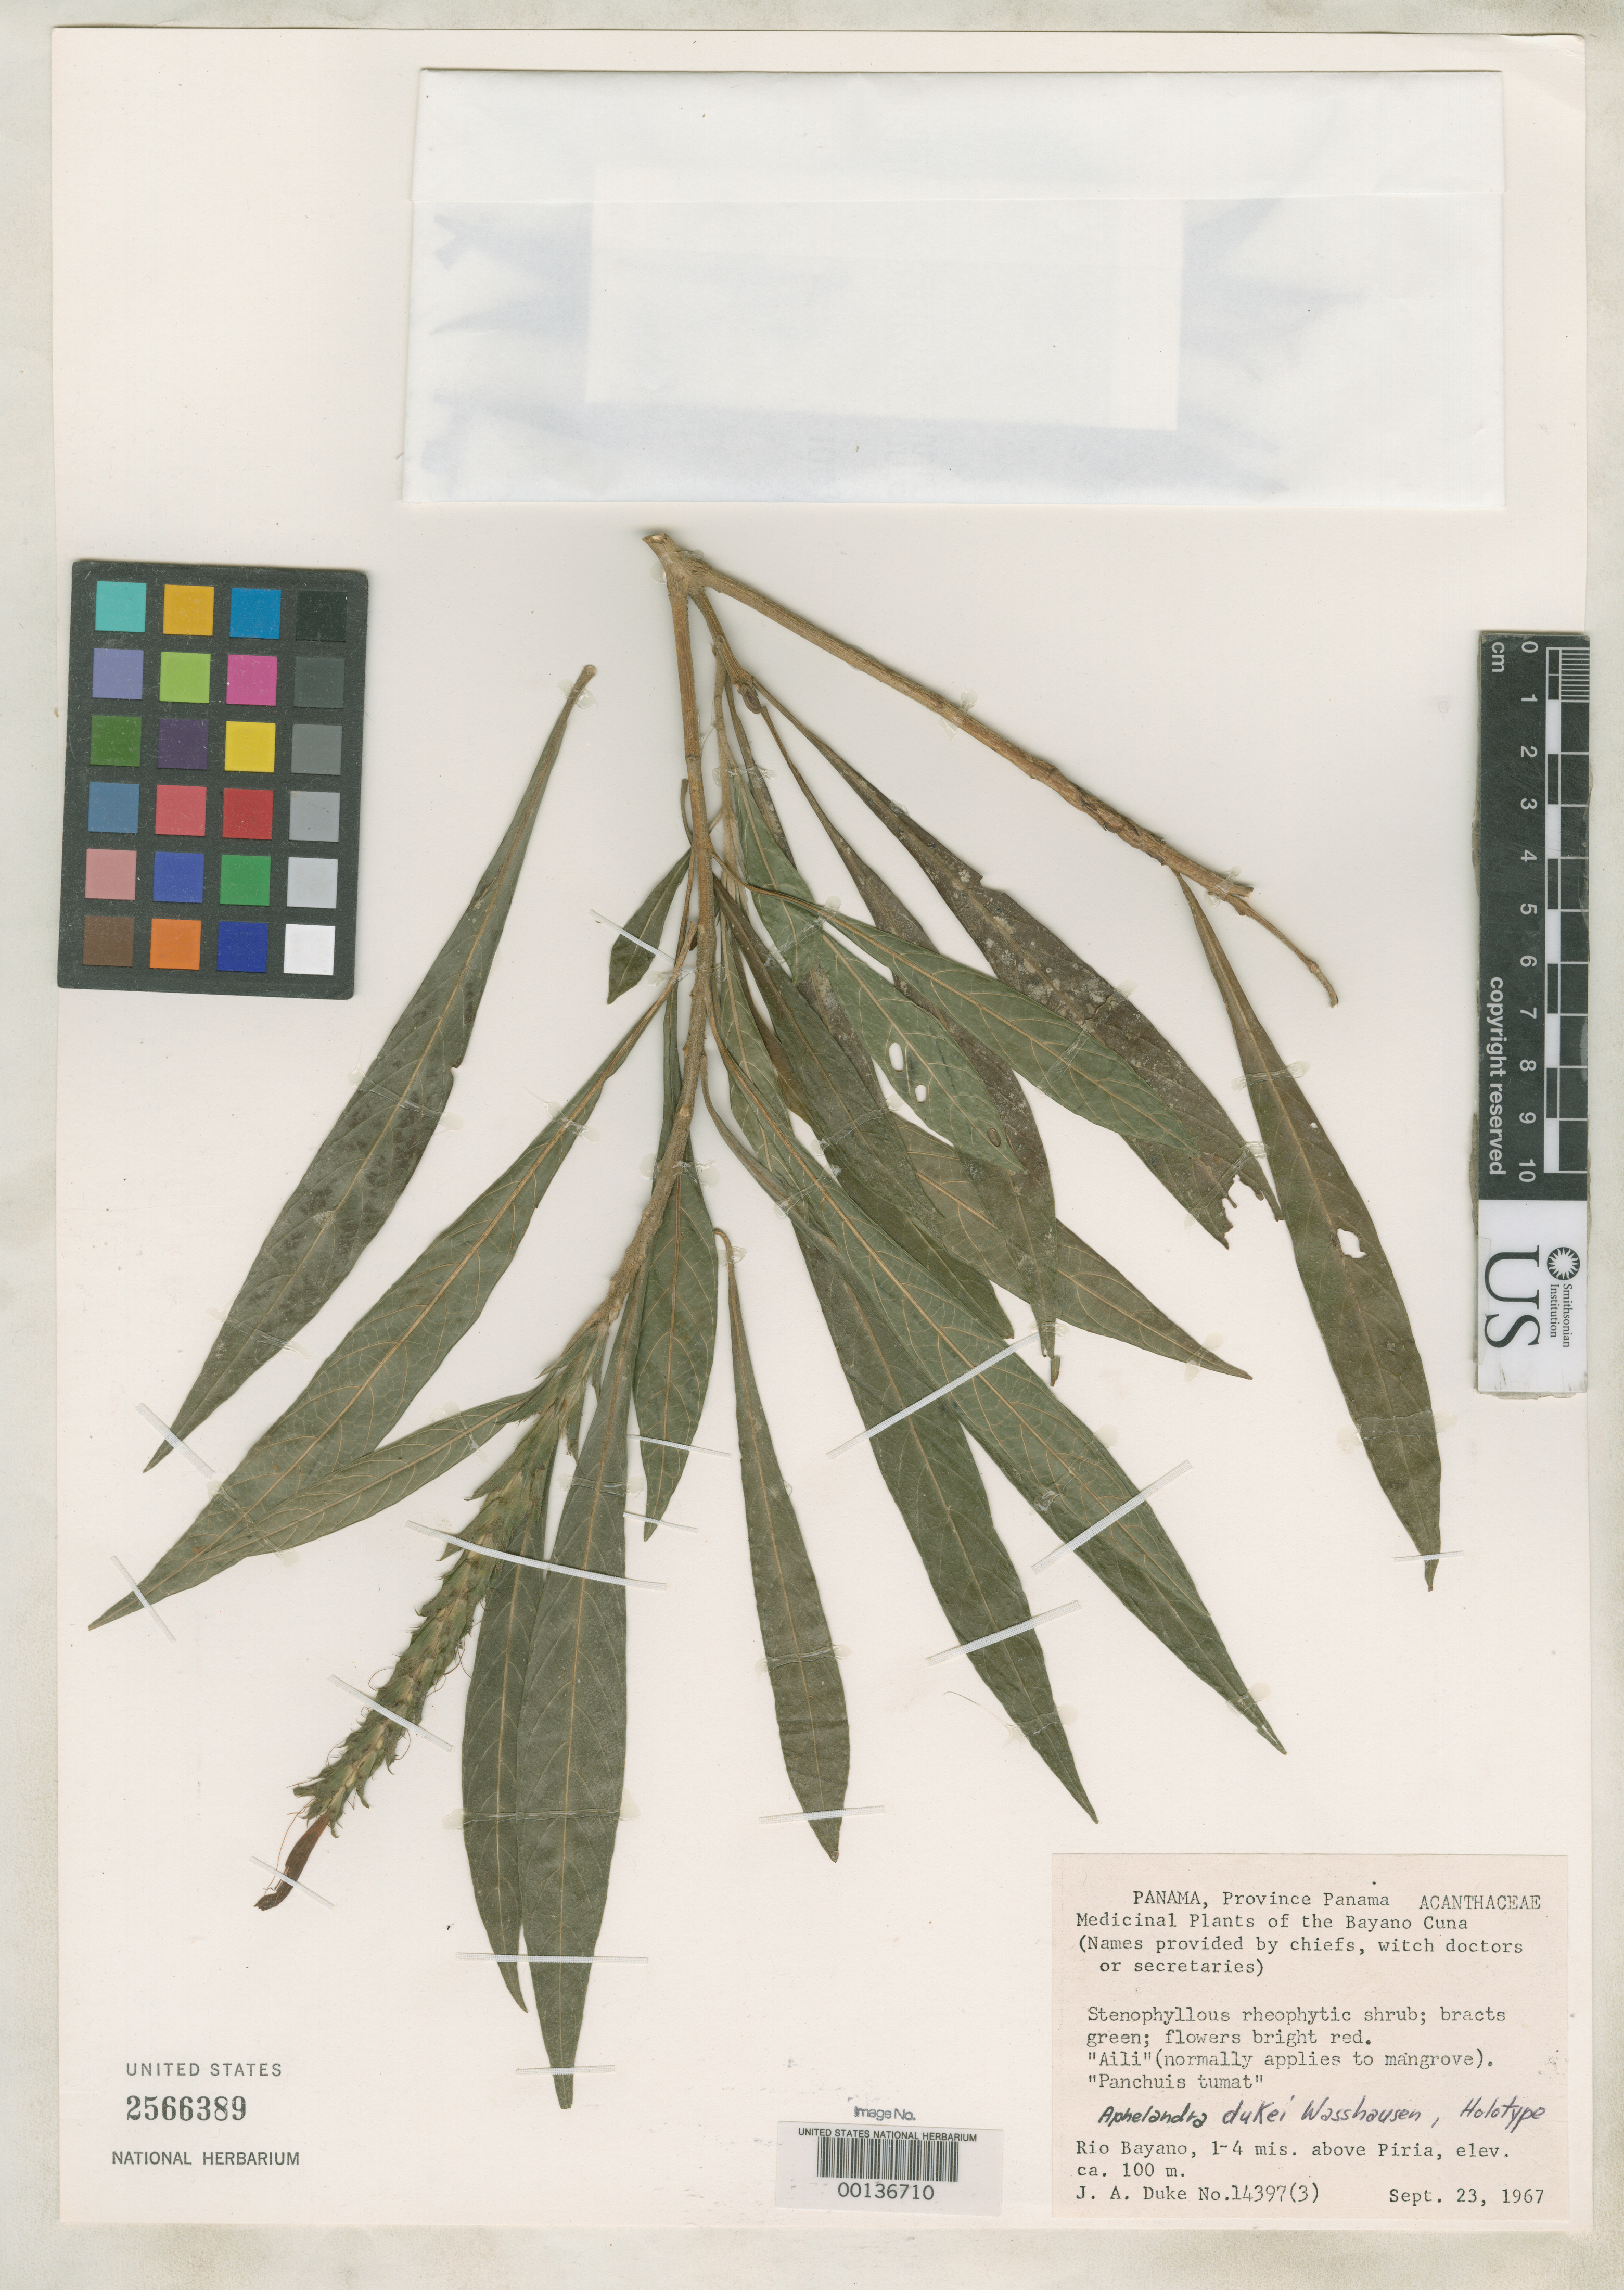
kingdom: Plantae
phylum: Tracheophyta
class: Magnoliopsida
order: Lamiales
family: Acanthaceae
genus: Aphelandra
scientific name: Aphelandra dukei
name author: Wassh.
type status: Holotype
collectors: J. A. Duke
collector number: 14397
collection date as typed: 23 Sep 1967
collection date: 1967-09-23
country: Panama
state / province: Panamá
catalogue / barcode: US 2566389